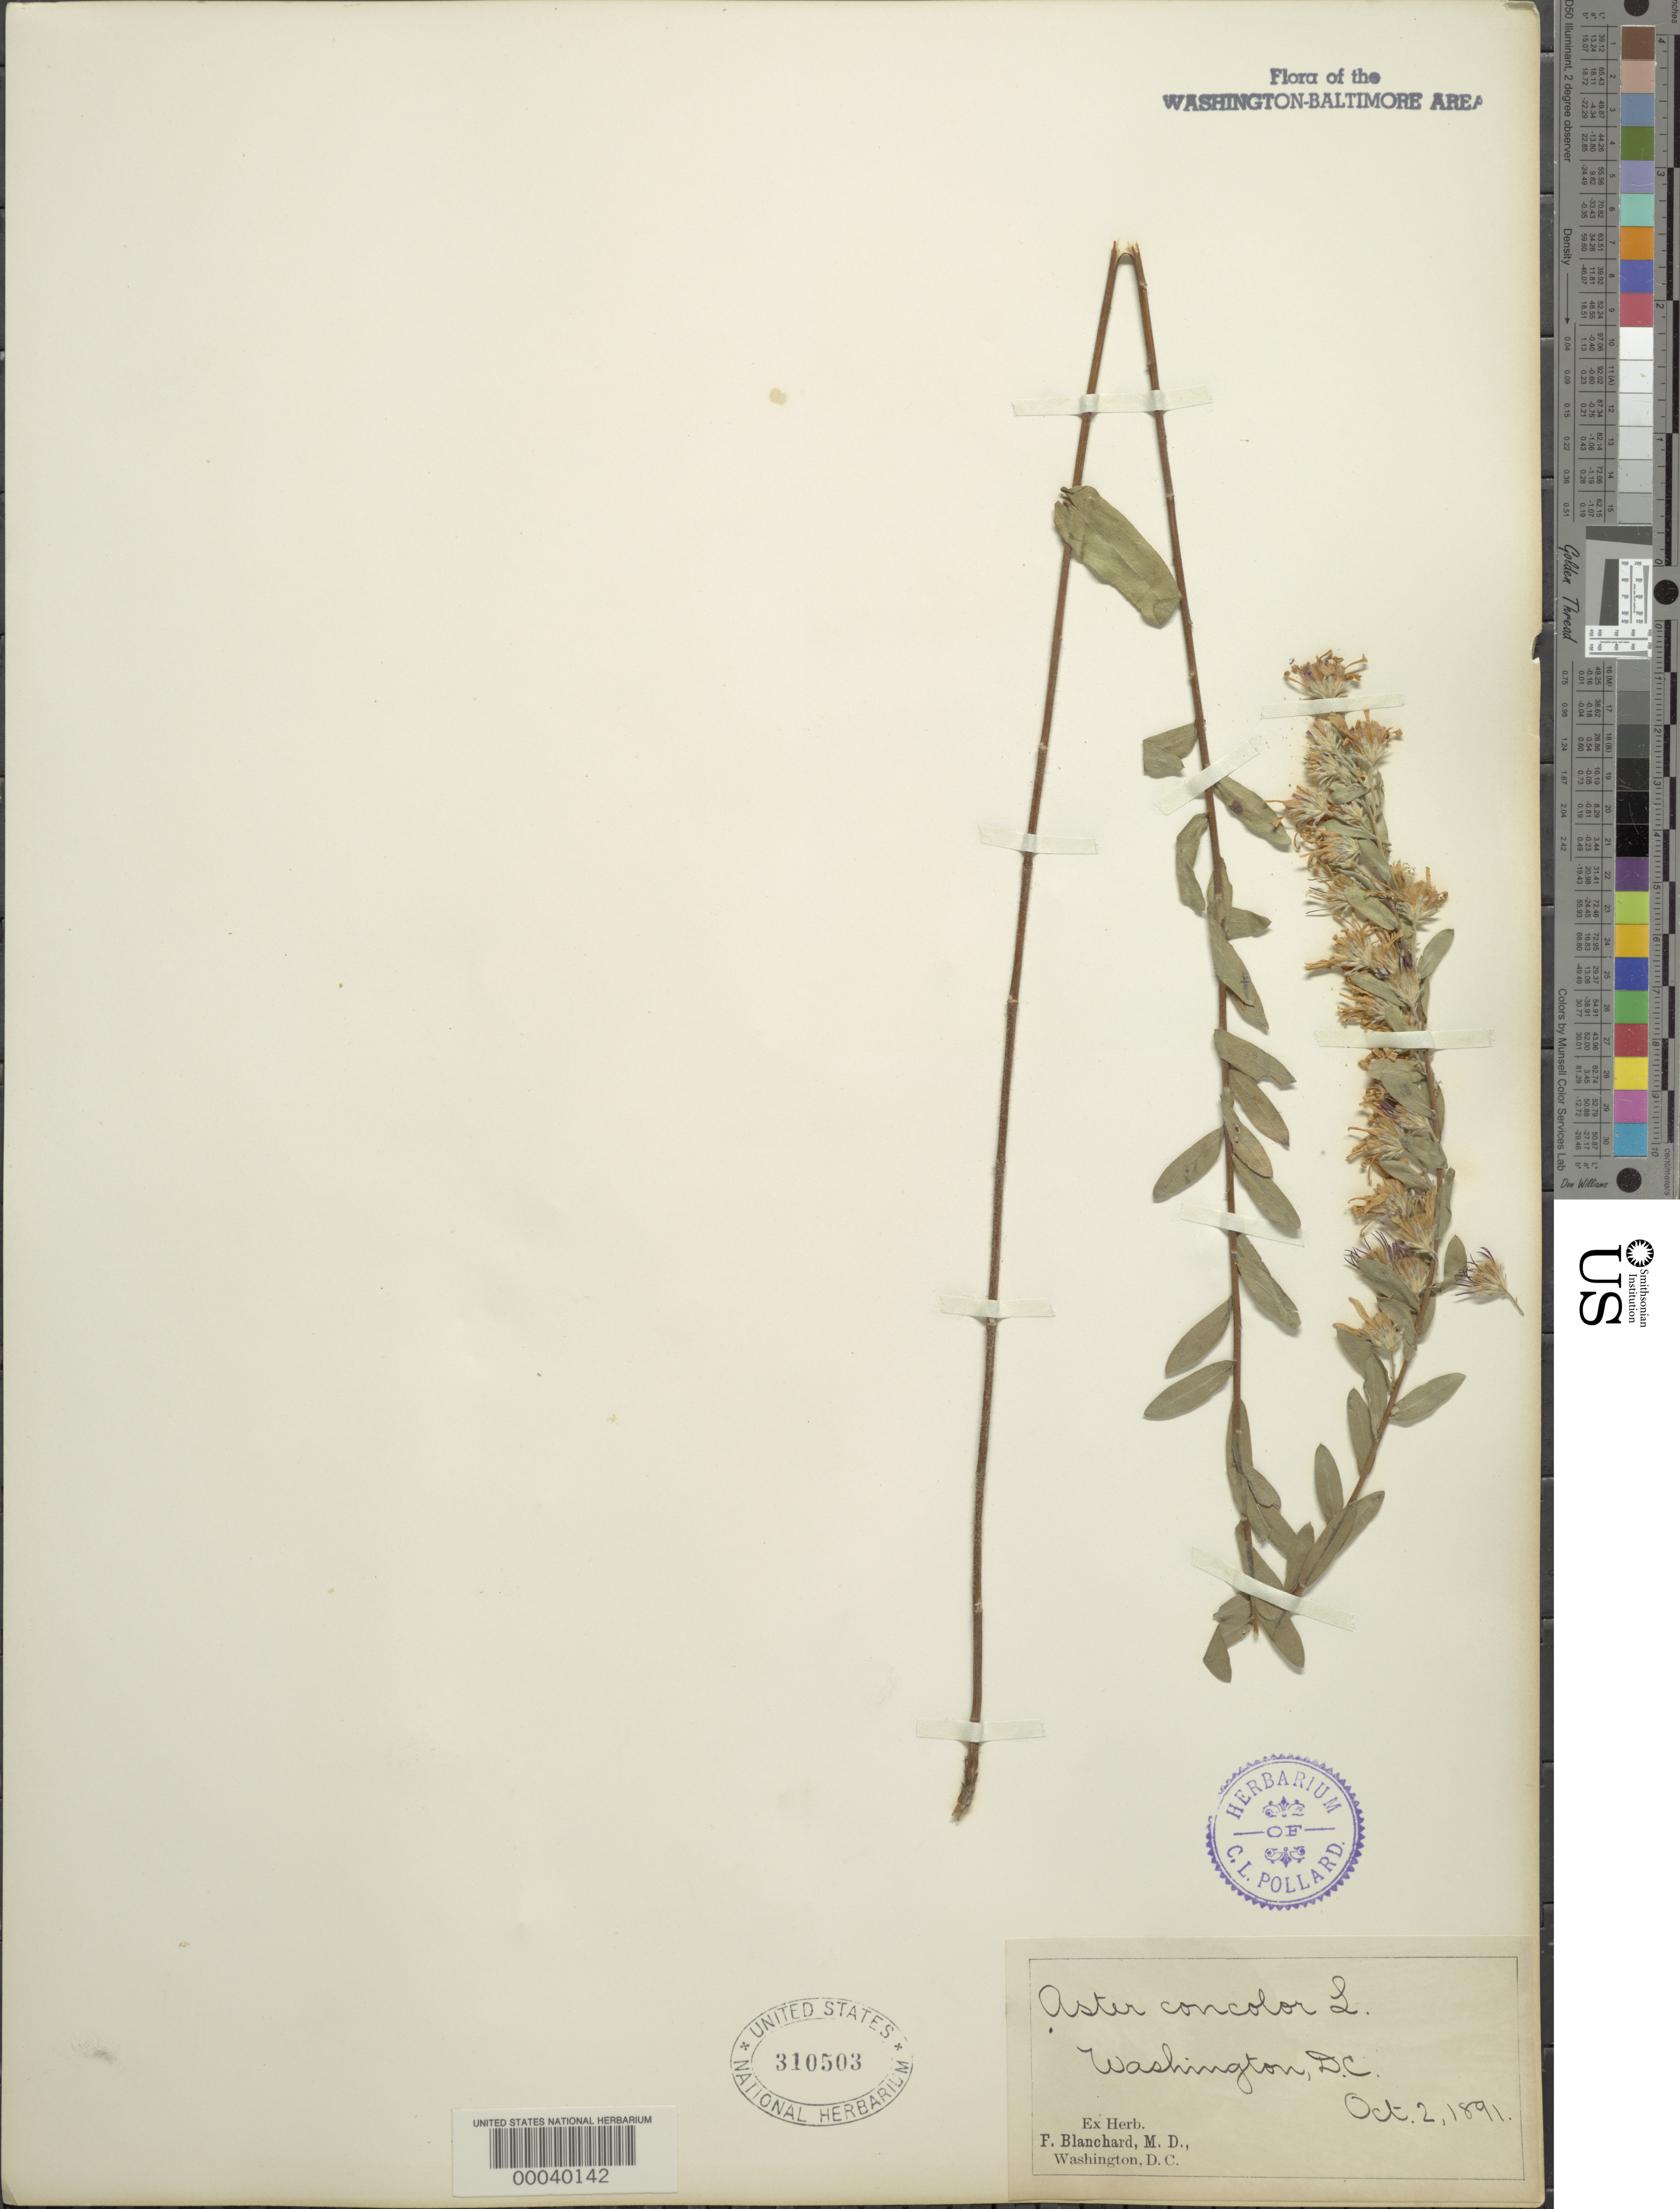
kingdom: Plantae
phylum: Tracheophyta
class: Magnoliopsida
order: Asterales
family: Asteraceae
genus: Symphyotrichum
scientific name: Symphyotrichum concolor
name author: (L.) G.L. Nesom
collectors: F. Blanchard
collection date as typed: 02 Oct 1891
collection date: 1891-10-02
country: United States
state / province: District of Columbia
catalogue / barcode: US 310503